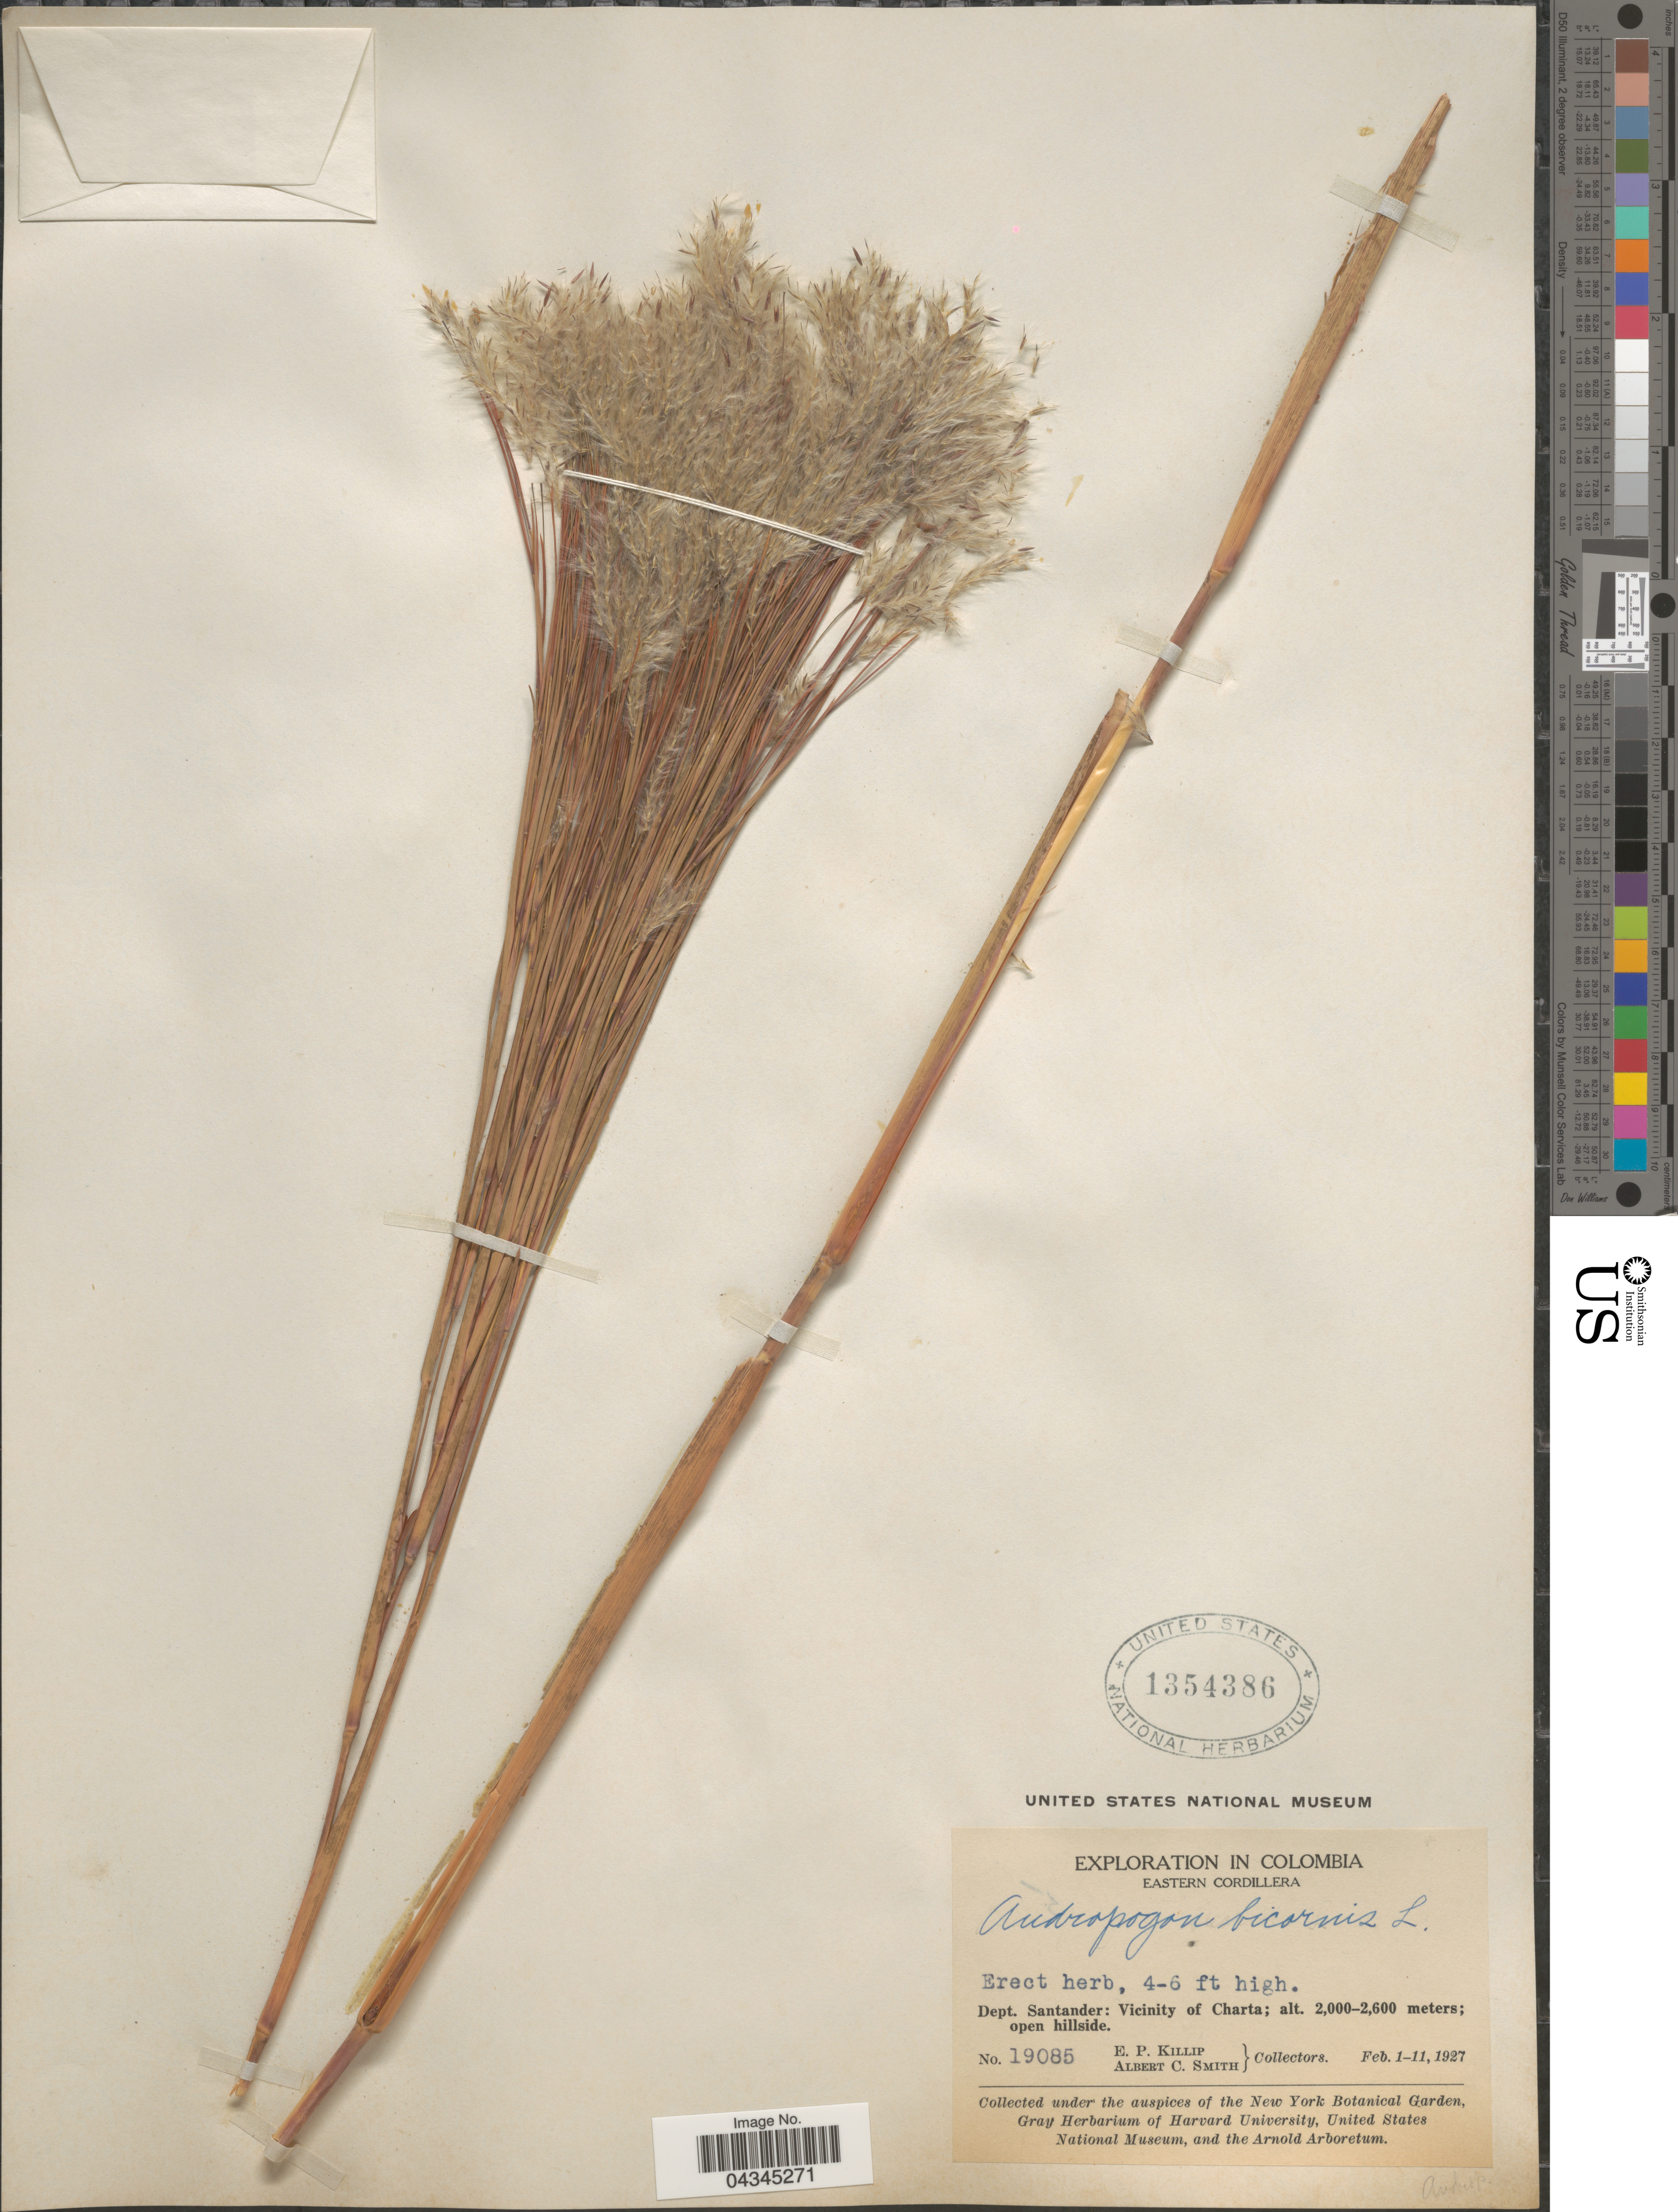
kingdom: Plantae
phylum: Tracheophyta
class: Liliopsida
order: Poales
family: Poaceae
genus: Andropogon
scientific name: Andropogon bicornis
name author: L.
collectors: E. P. Killip & A. C. Smith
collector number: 19085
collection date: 1927-02-01/1927-02-11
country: Colombia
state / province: Santander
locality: Exploration In Colombia. Eastern Cordillera. Dept. Santander: Vicinity of Charta.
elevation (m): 2000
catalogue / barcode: US 1354386